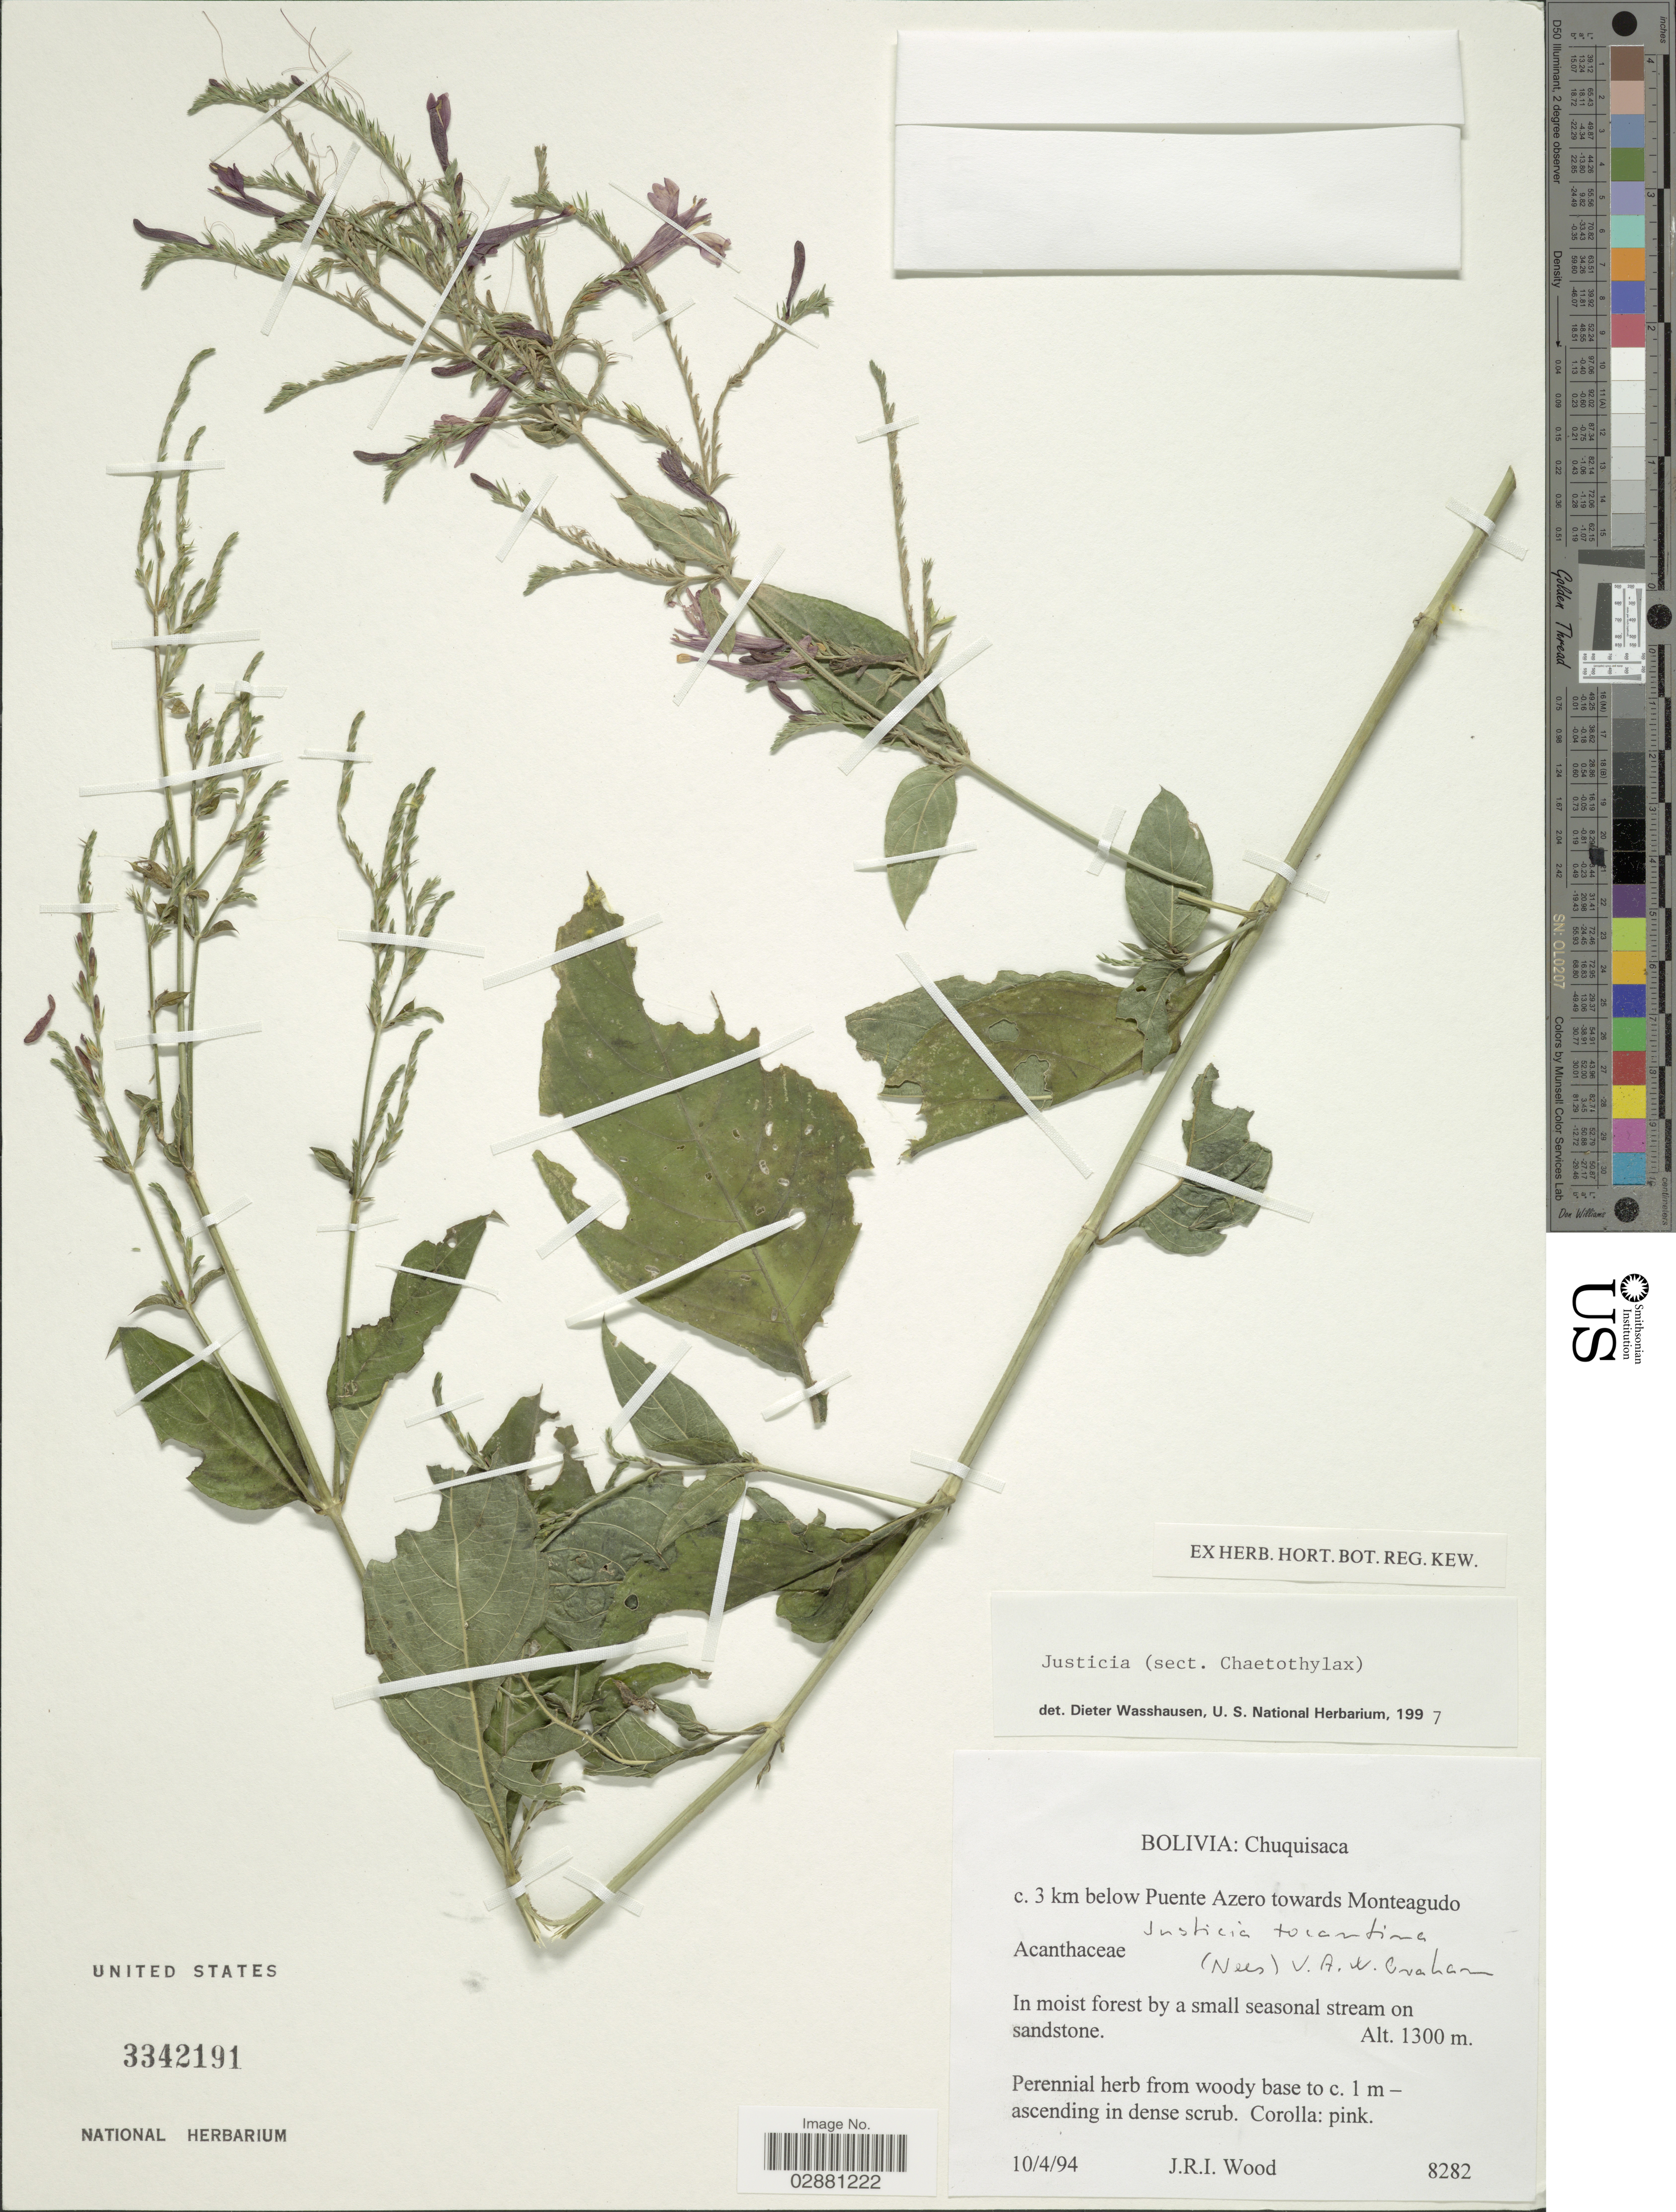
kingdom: Plantae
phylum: Tracheophyta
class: Magnoliopsida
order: Lamiales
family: Acanthaceae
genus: Justicia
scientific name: Justicia tocantina subsp. andina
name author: Wassh. & J.R.I. Wood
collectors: J. R. I. Wood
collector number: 8282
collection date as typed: Transcribed d/m/y: 10/4/94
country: Bolivia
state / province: Chuquisaca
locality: C. 3 km below Puente Azero towards Monteagudo.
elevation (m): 1300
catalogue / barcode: US 3342191